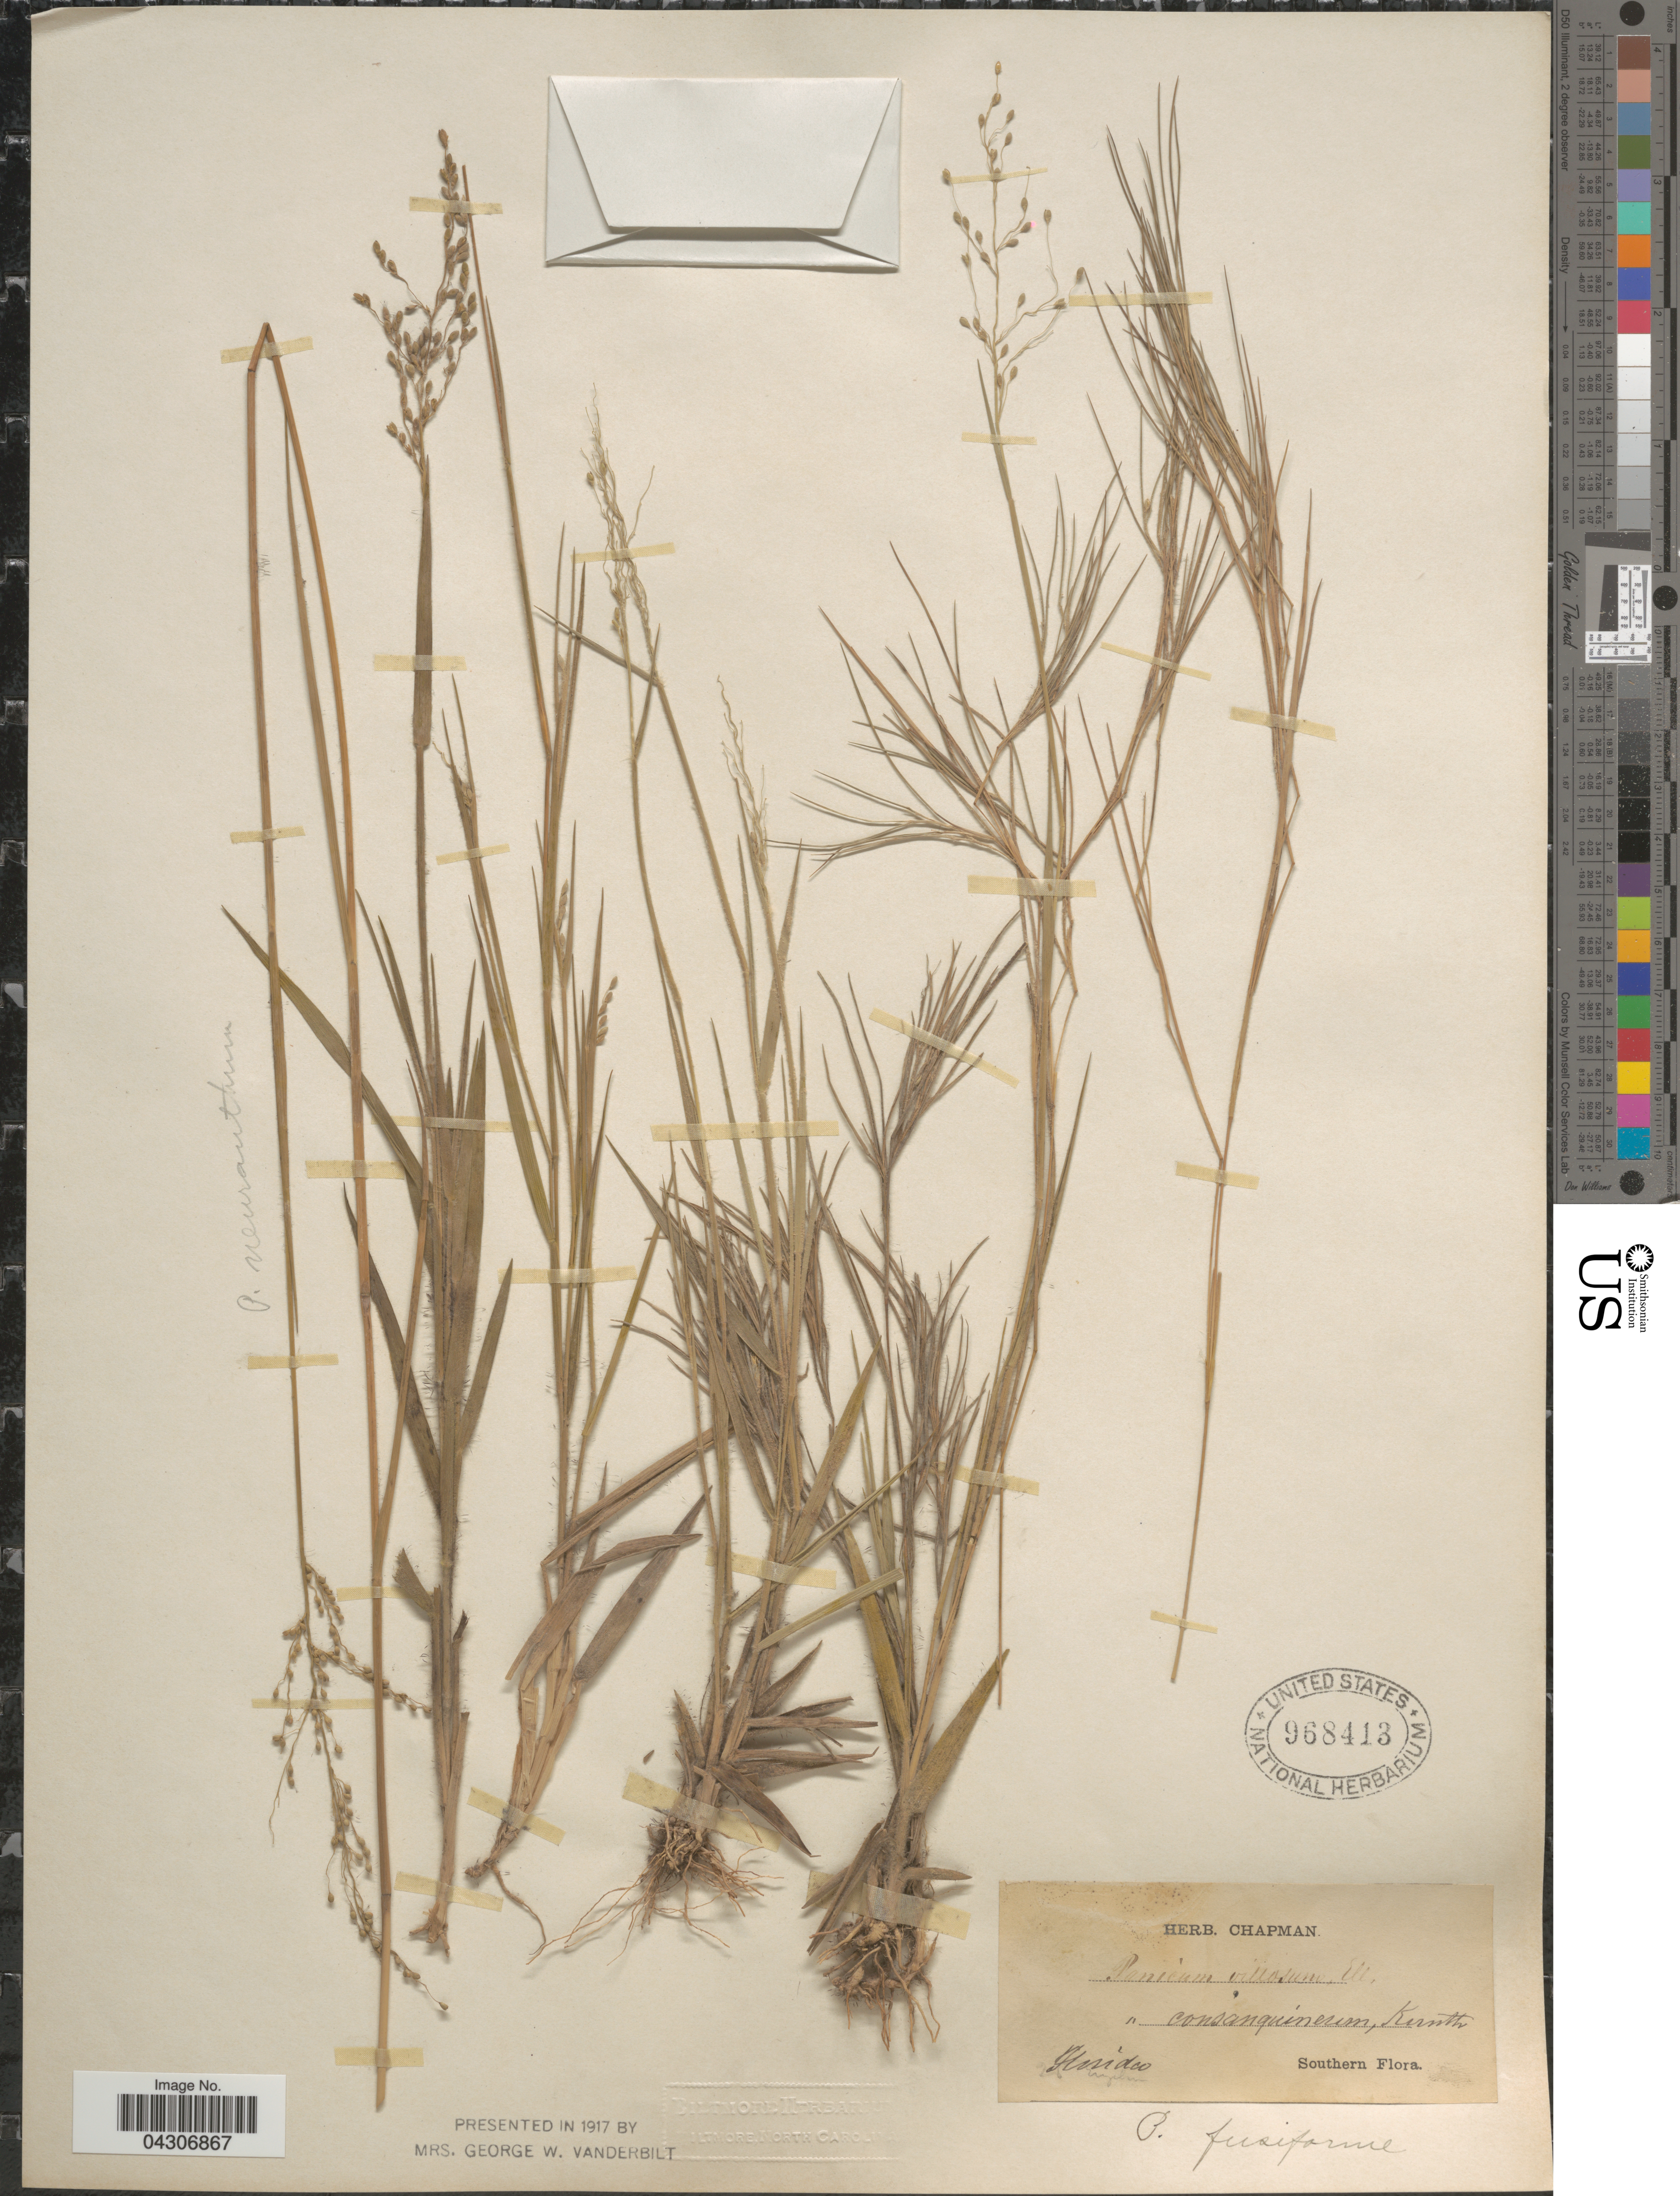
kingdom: Plantae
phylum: Tracheophyta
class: Liliopsida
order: Poales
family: Poaceae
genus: Dichanthelium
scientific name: Dichanthelium aciculare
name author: (Desv. ex Poir.) Gould & C.A. Clark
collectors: ex herb. Chapman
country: United States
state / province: Florida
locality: Southern.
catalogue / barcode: US 968413